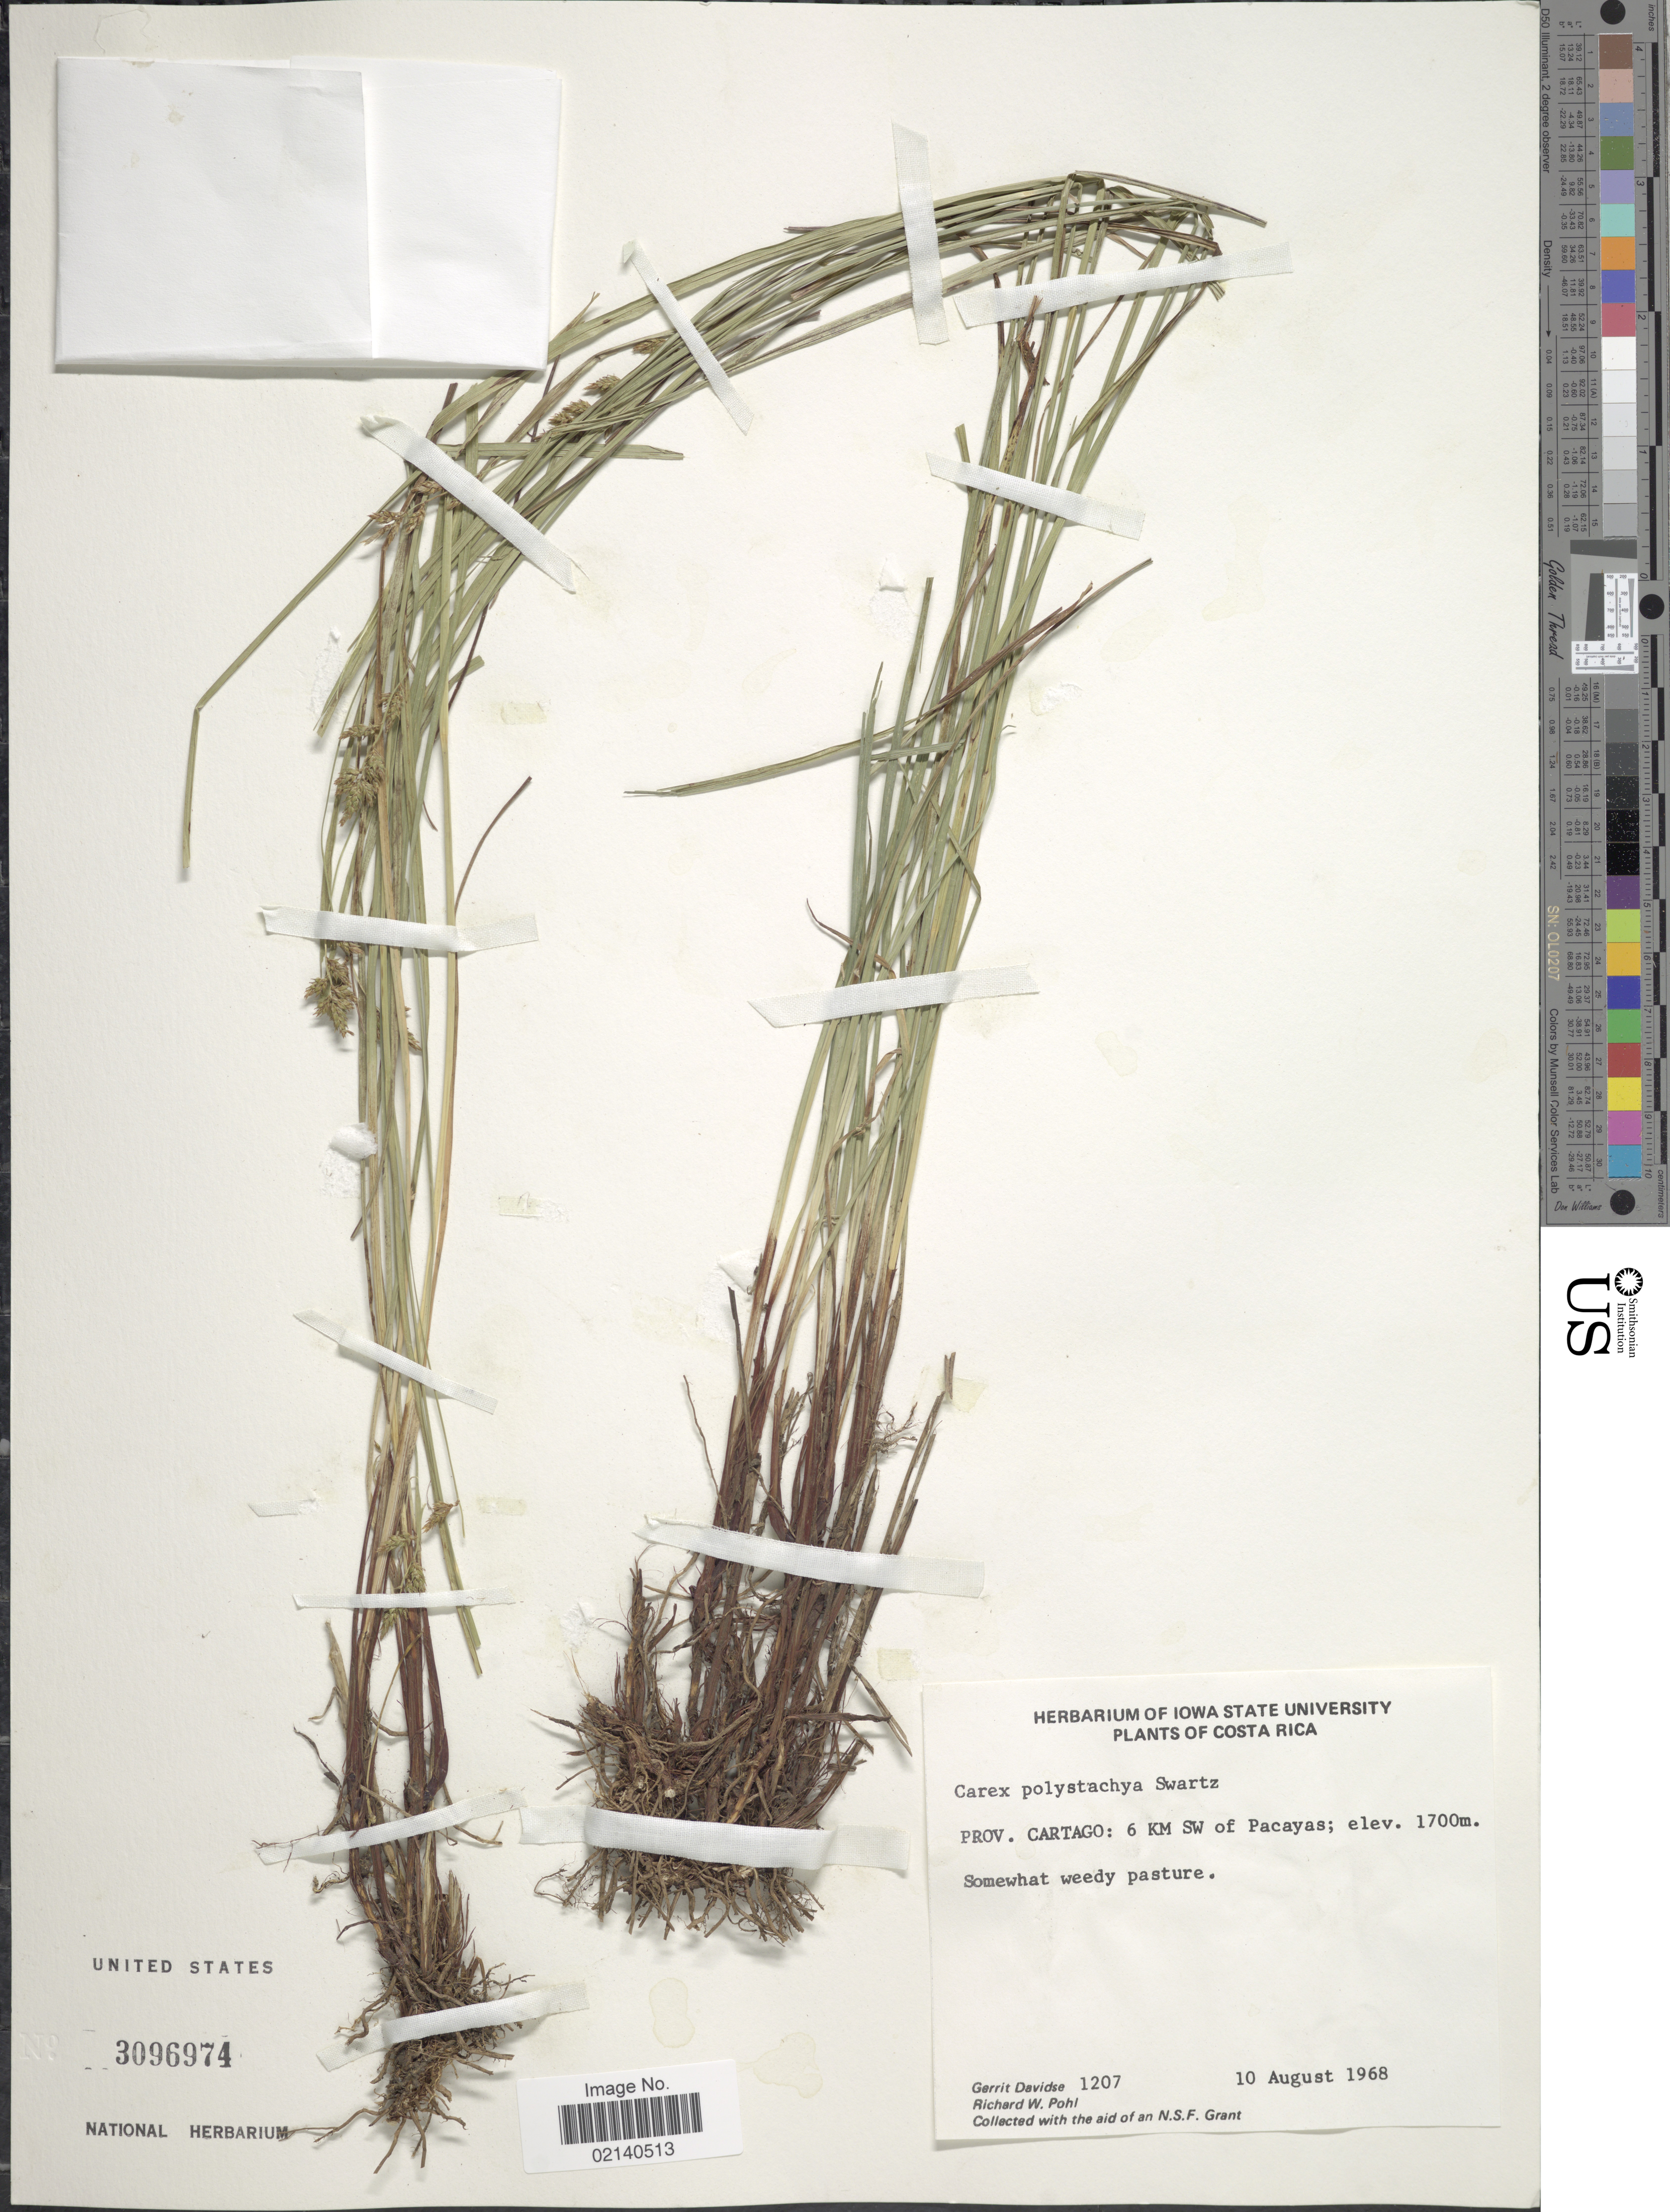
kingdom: Plantae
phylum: Tracheophyta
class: Liliopsida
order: Poales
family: Cyperaceae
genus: Carex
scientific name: Carex polystachya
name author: Sw. ex Wahlenb.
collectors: G. Davidse & R. W. Pohl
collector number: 1207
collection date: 1968-08-10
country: Costa Rica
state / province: Cartago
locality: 6 KM SW of Pacayas, somewhat weedy pasture.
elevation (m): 1700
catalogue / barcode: US 3096974